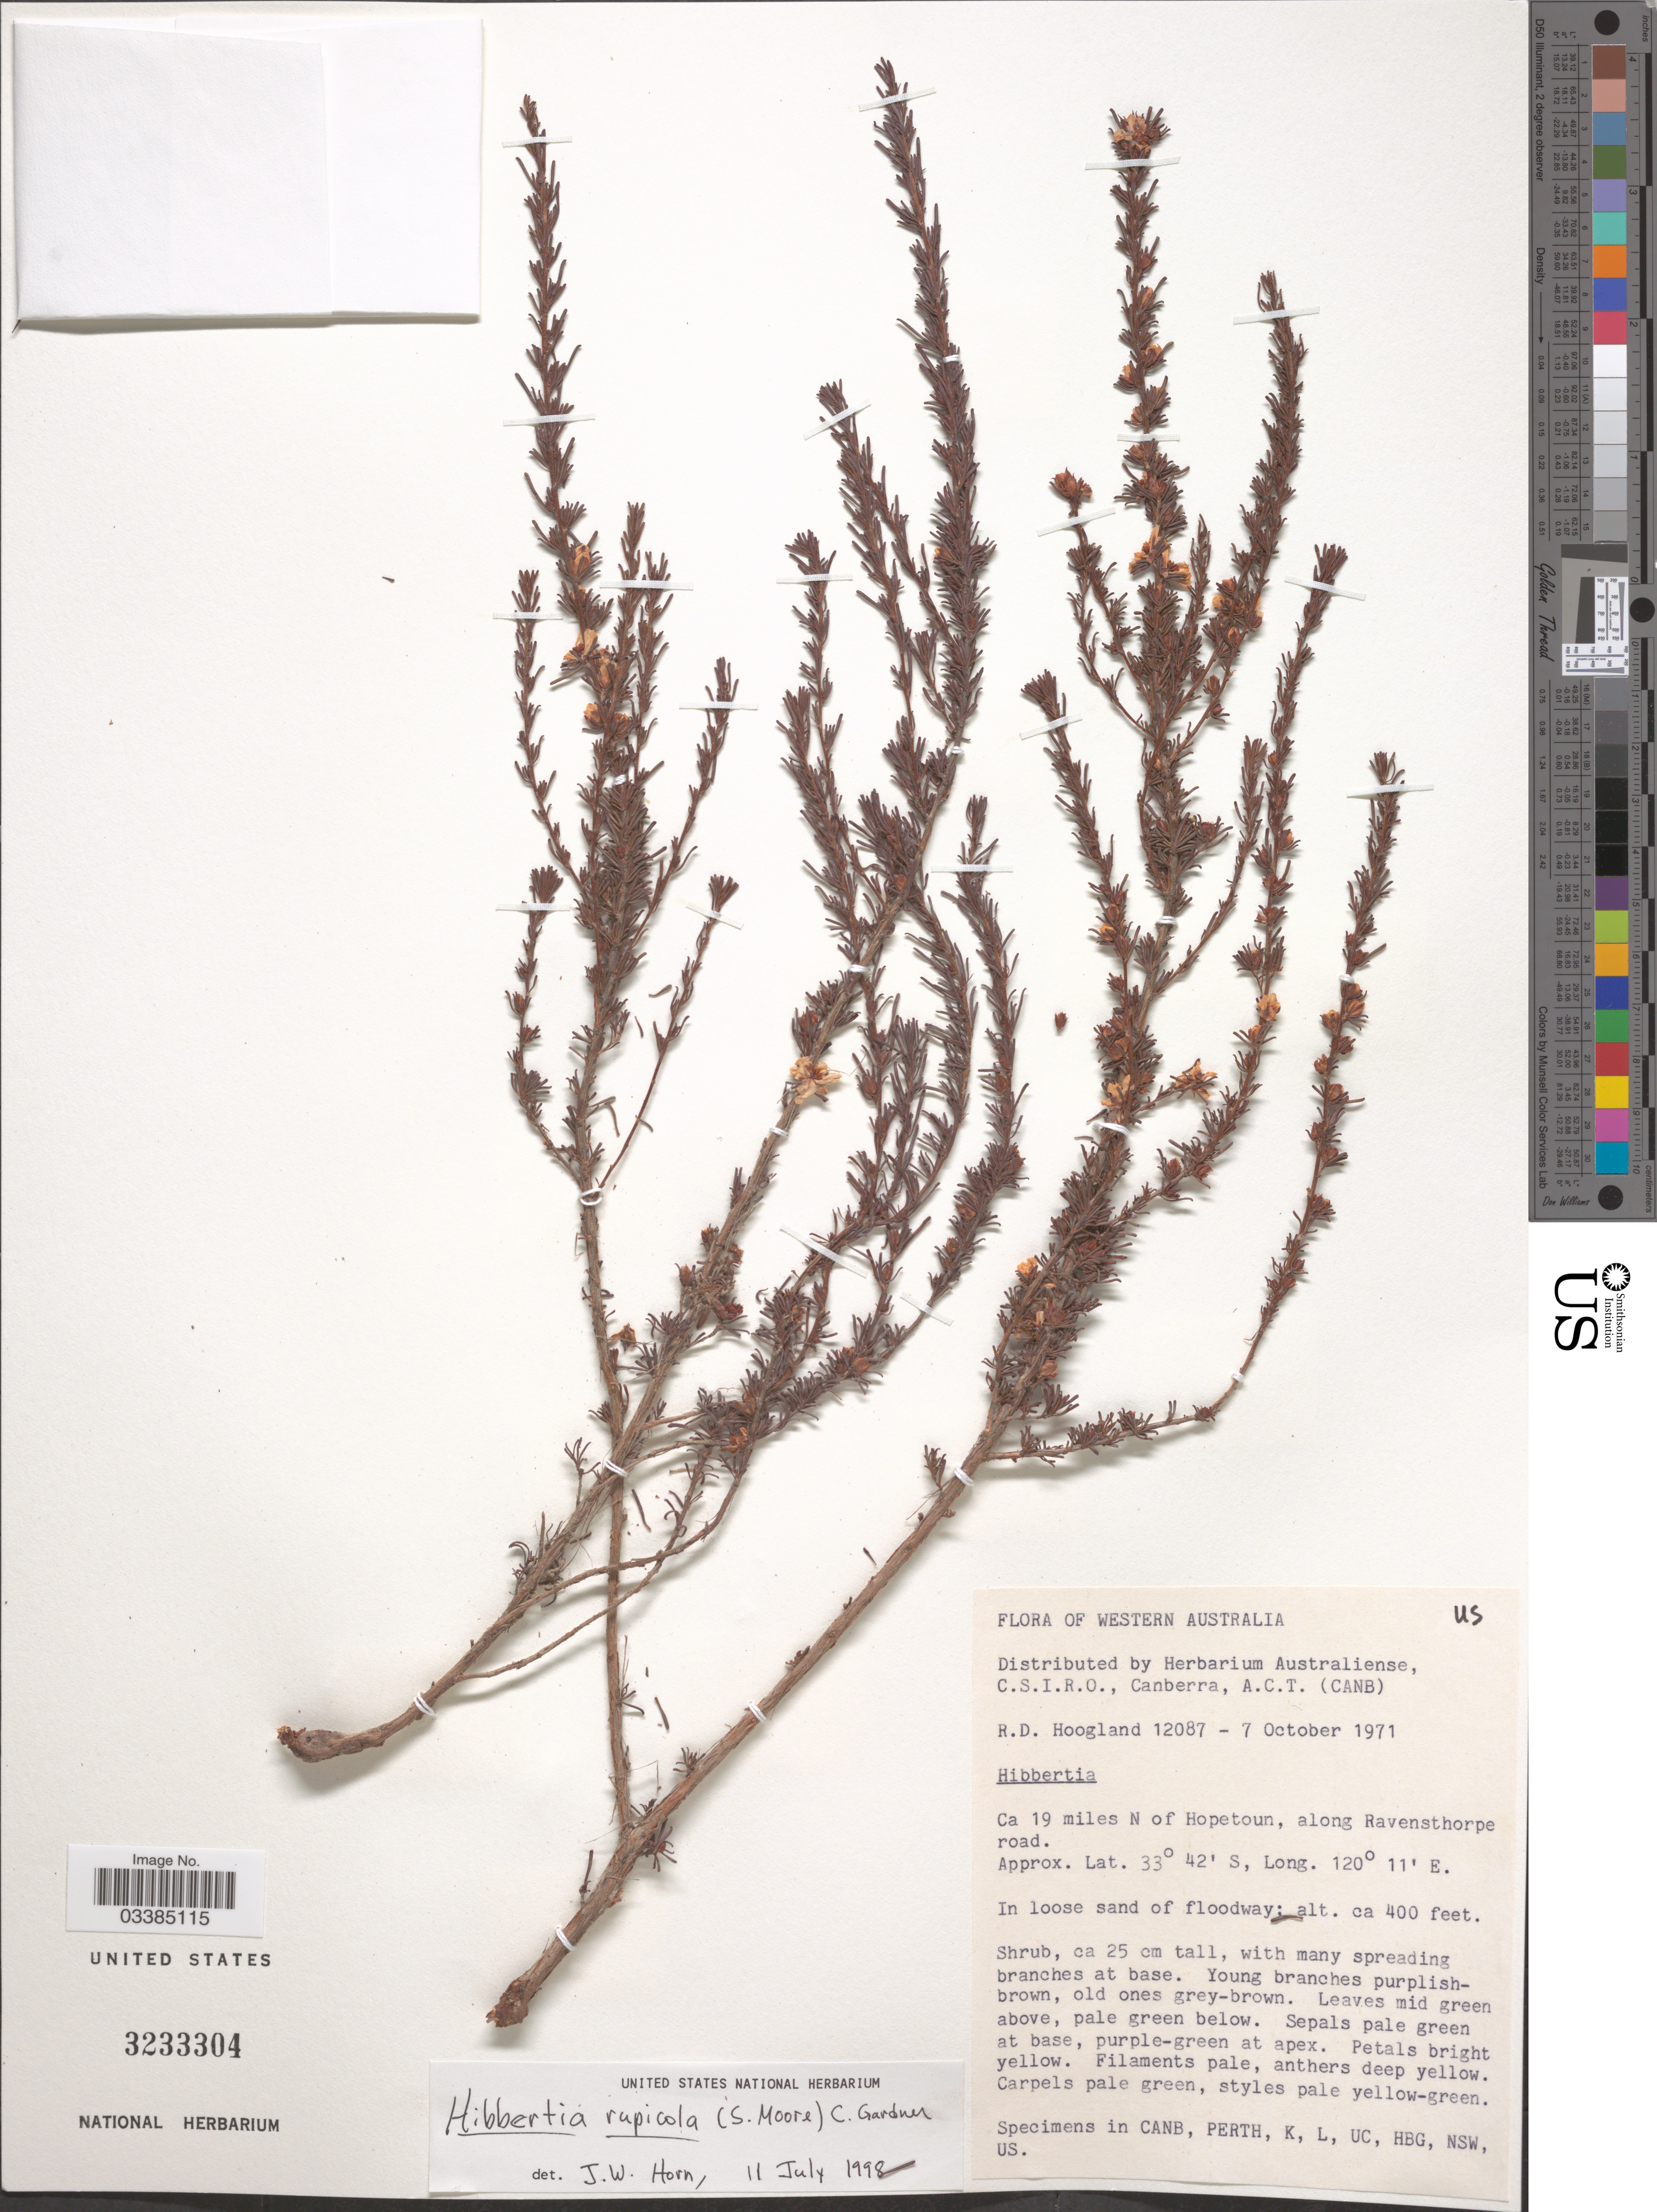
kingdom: Plantae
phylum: Tracheophyta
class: Magnoliopsida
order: Dilleniales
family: Dilleniaceae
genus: Hibbertia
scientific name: Hibbertia rupicola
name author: (S. Moore) C.A. Gardner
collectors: R. D. Hoogland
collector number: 12087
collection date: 1971-10-07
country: Australia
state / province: Western Australia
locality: Ca 19 miles N of Hopetoun, along Ravensthorpe road. In loose sand of floodway.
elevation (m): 122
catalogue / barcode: US 3233304